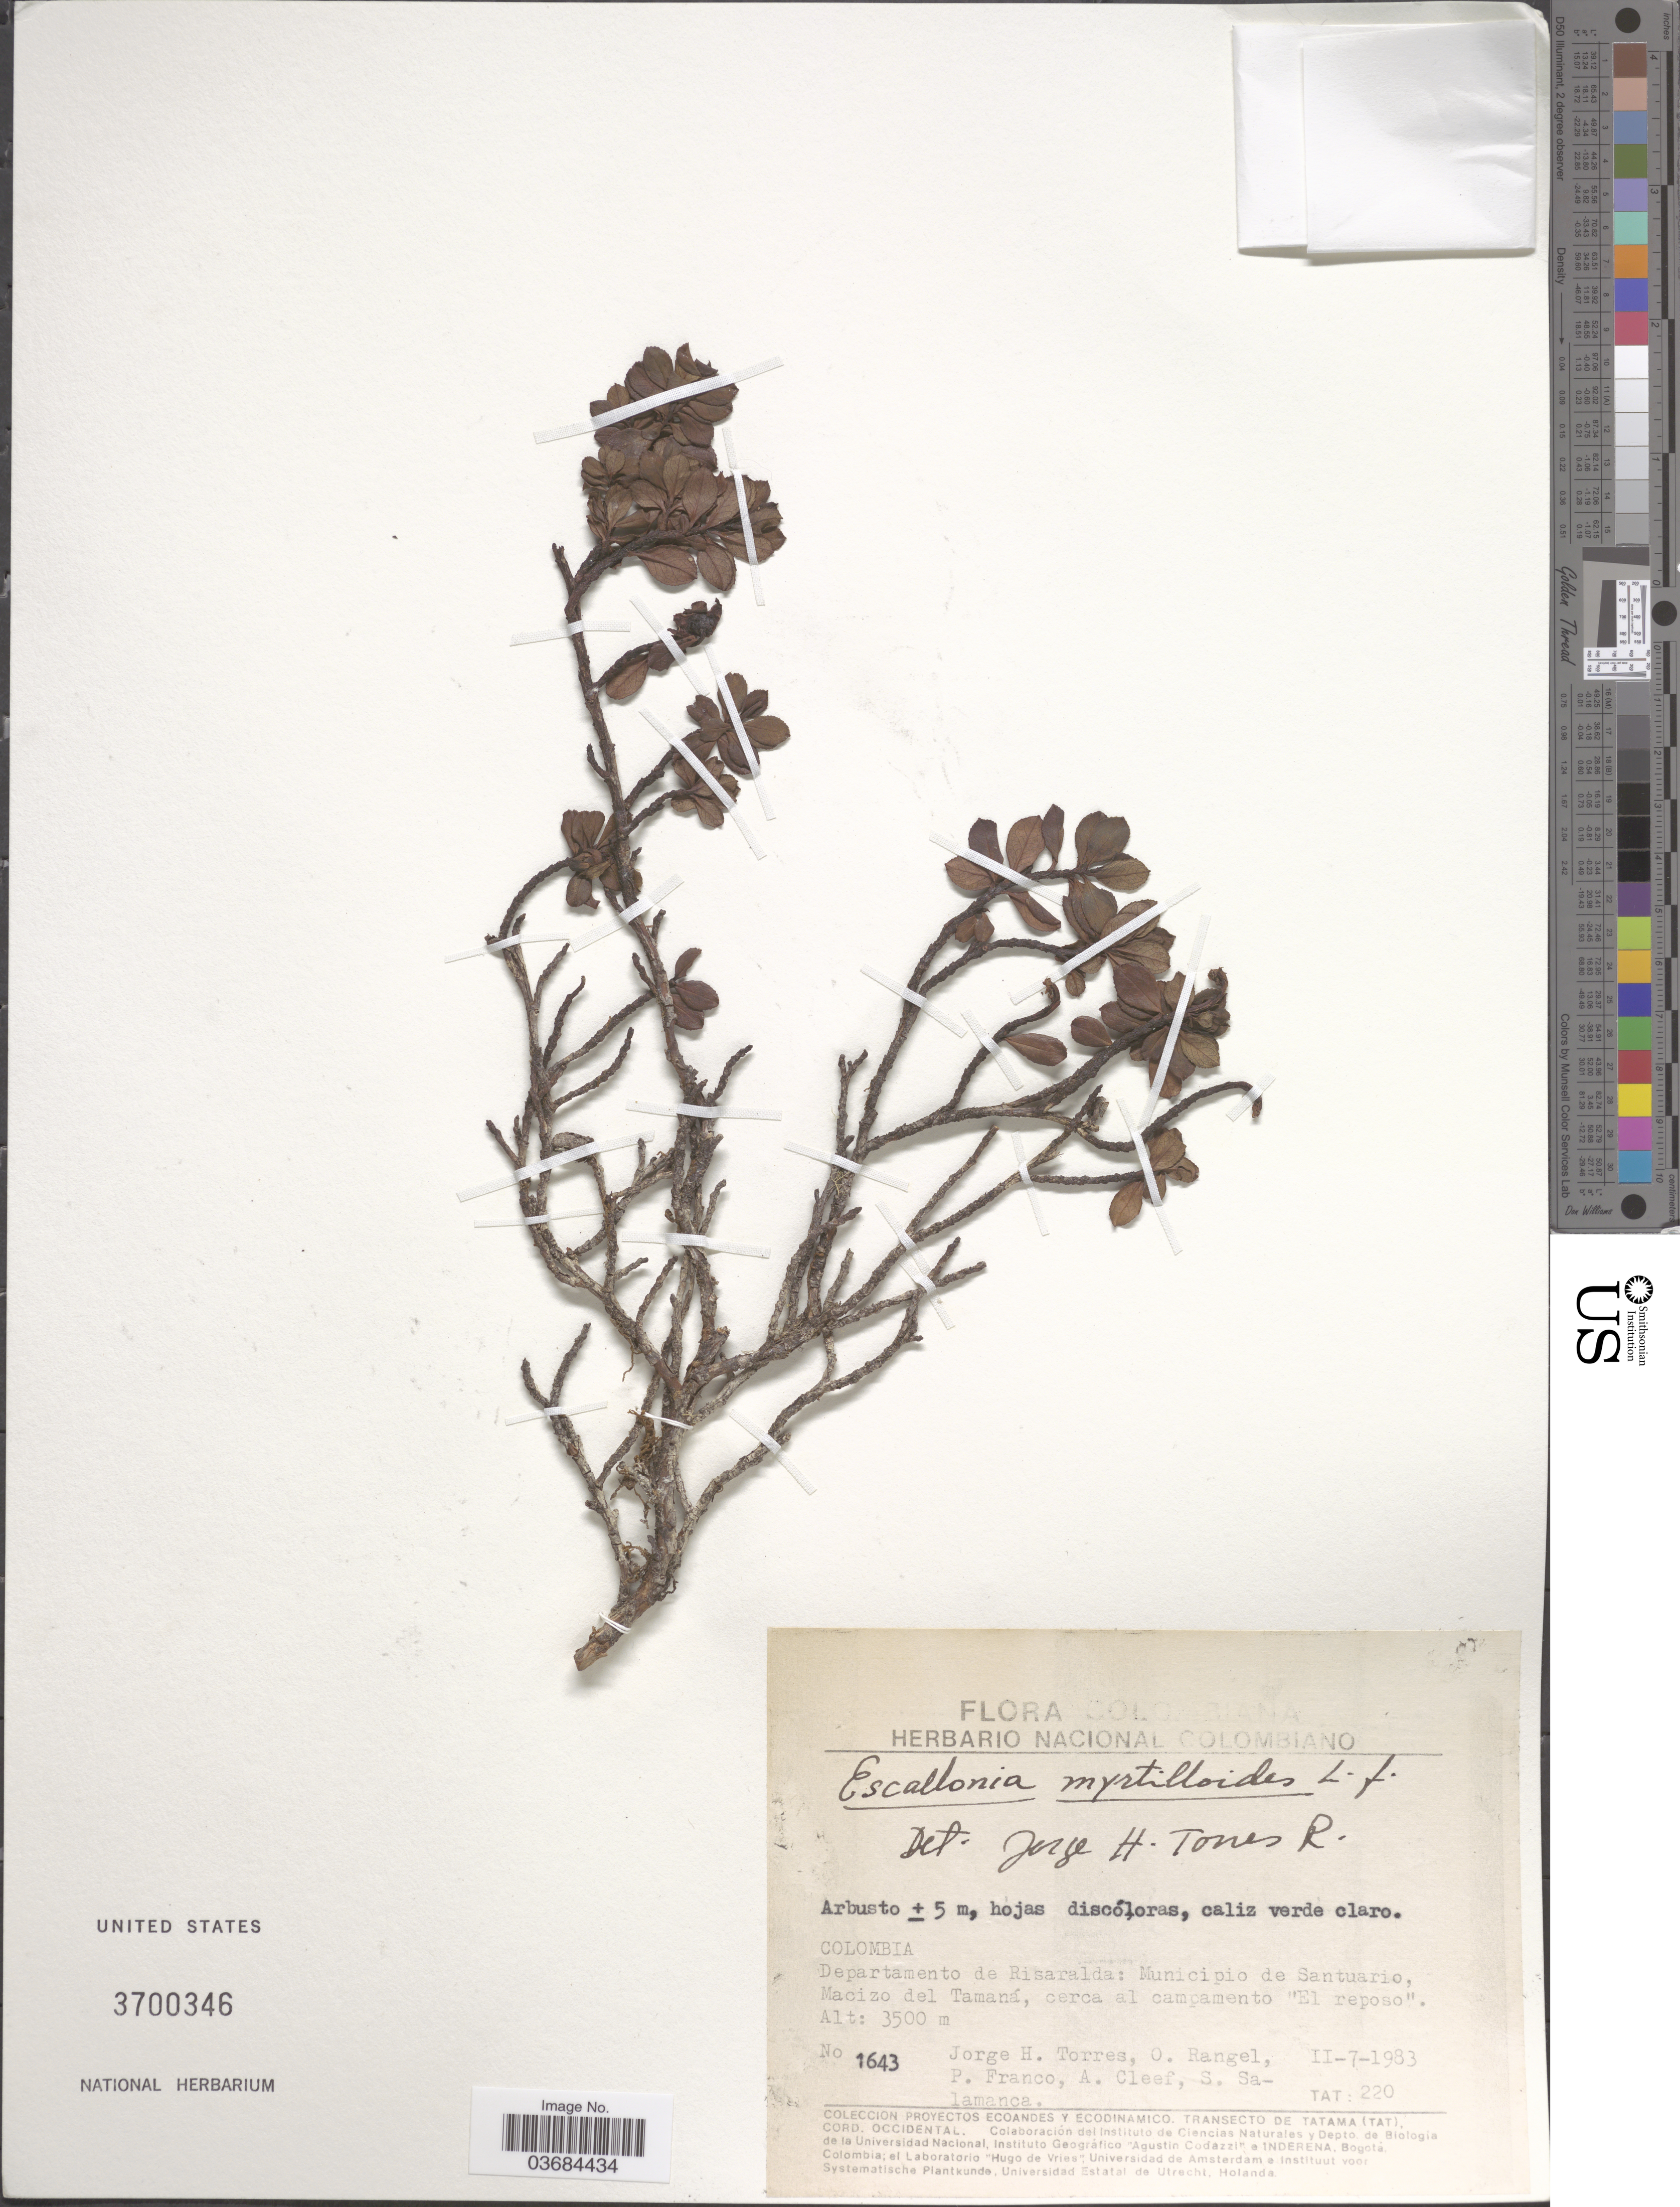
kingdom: Plantae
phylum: Tracheophyta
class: Magnoliopsida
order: Escalloniales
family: Escalloniaceae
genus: Escallonia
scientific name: Escallonia myrtilloides var. myrtilloides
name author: L. f.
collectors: J. H. Torres, O. Rangel, P. Franco, A. M. Cleef & et al.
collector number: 1643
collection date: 1983-02-07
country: Colombia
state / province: Risaralda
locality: Departamento de Risaralda: Municipio de Santuario, Macizo del Tamaná, cerca al campamento "El reposo".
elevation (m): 3500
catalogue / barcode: US 3700346